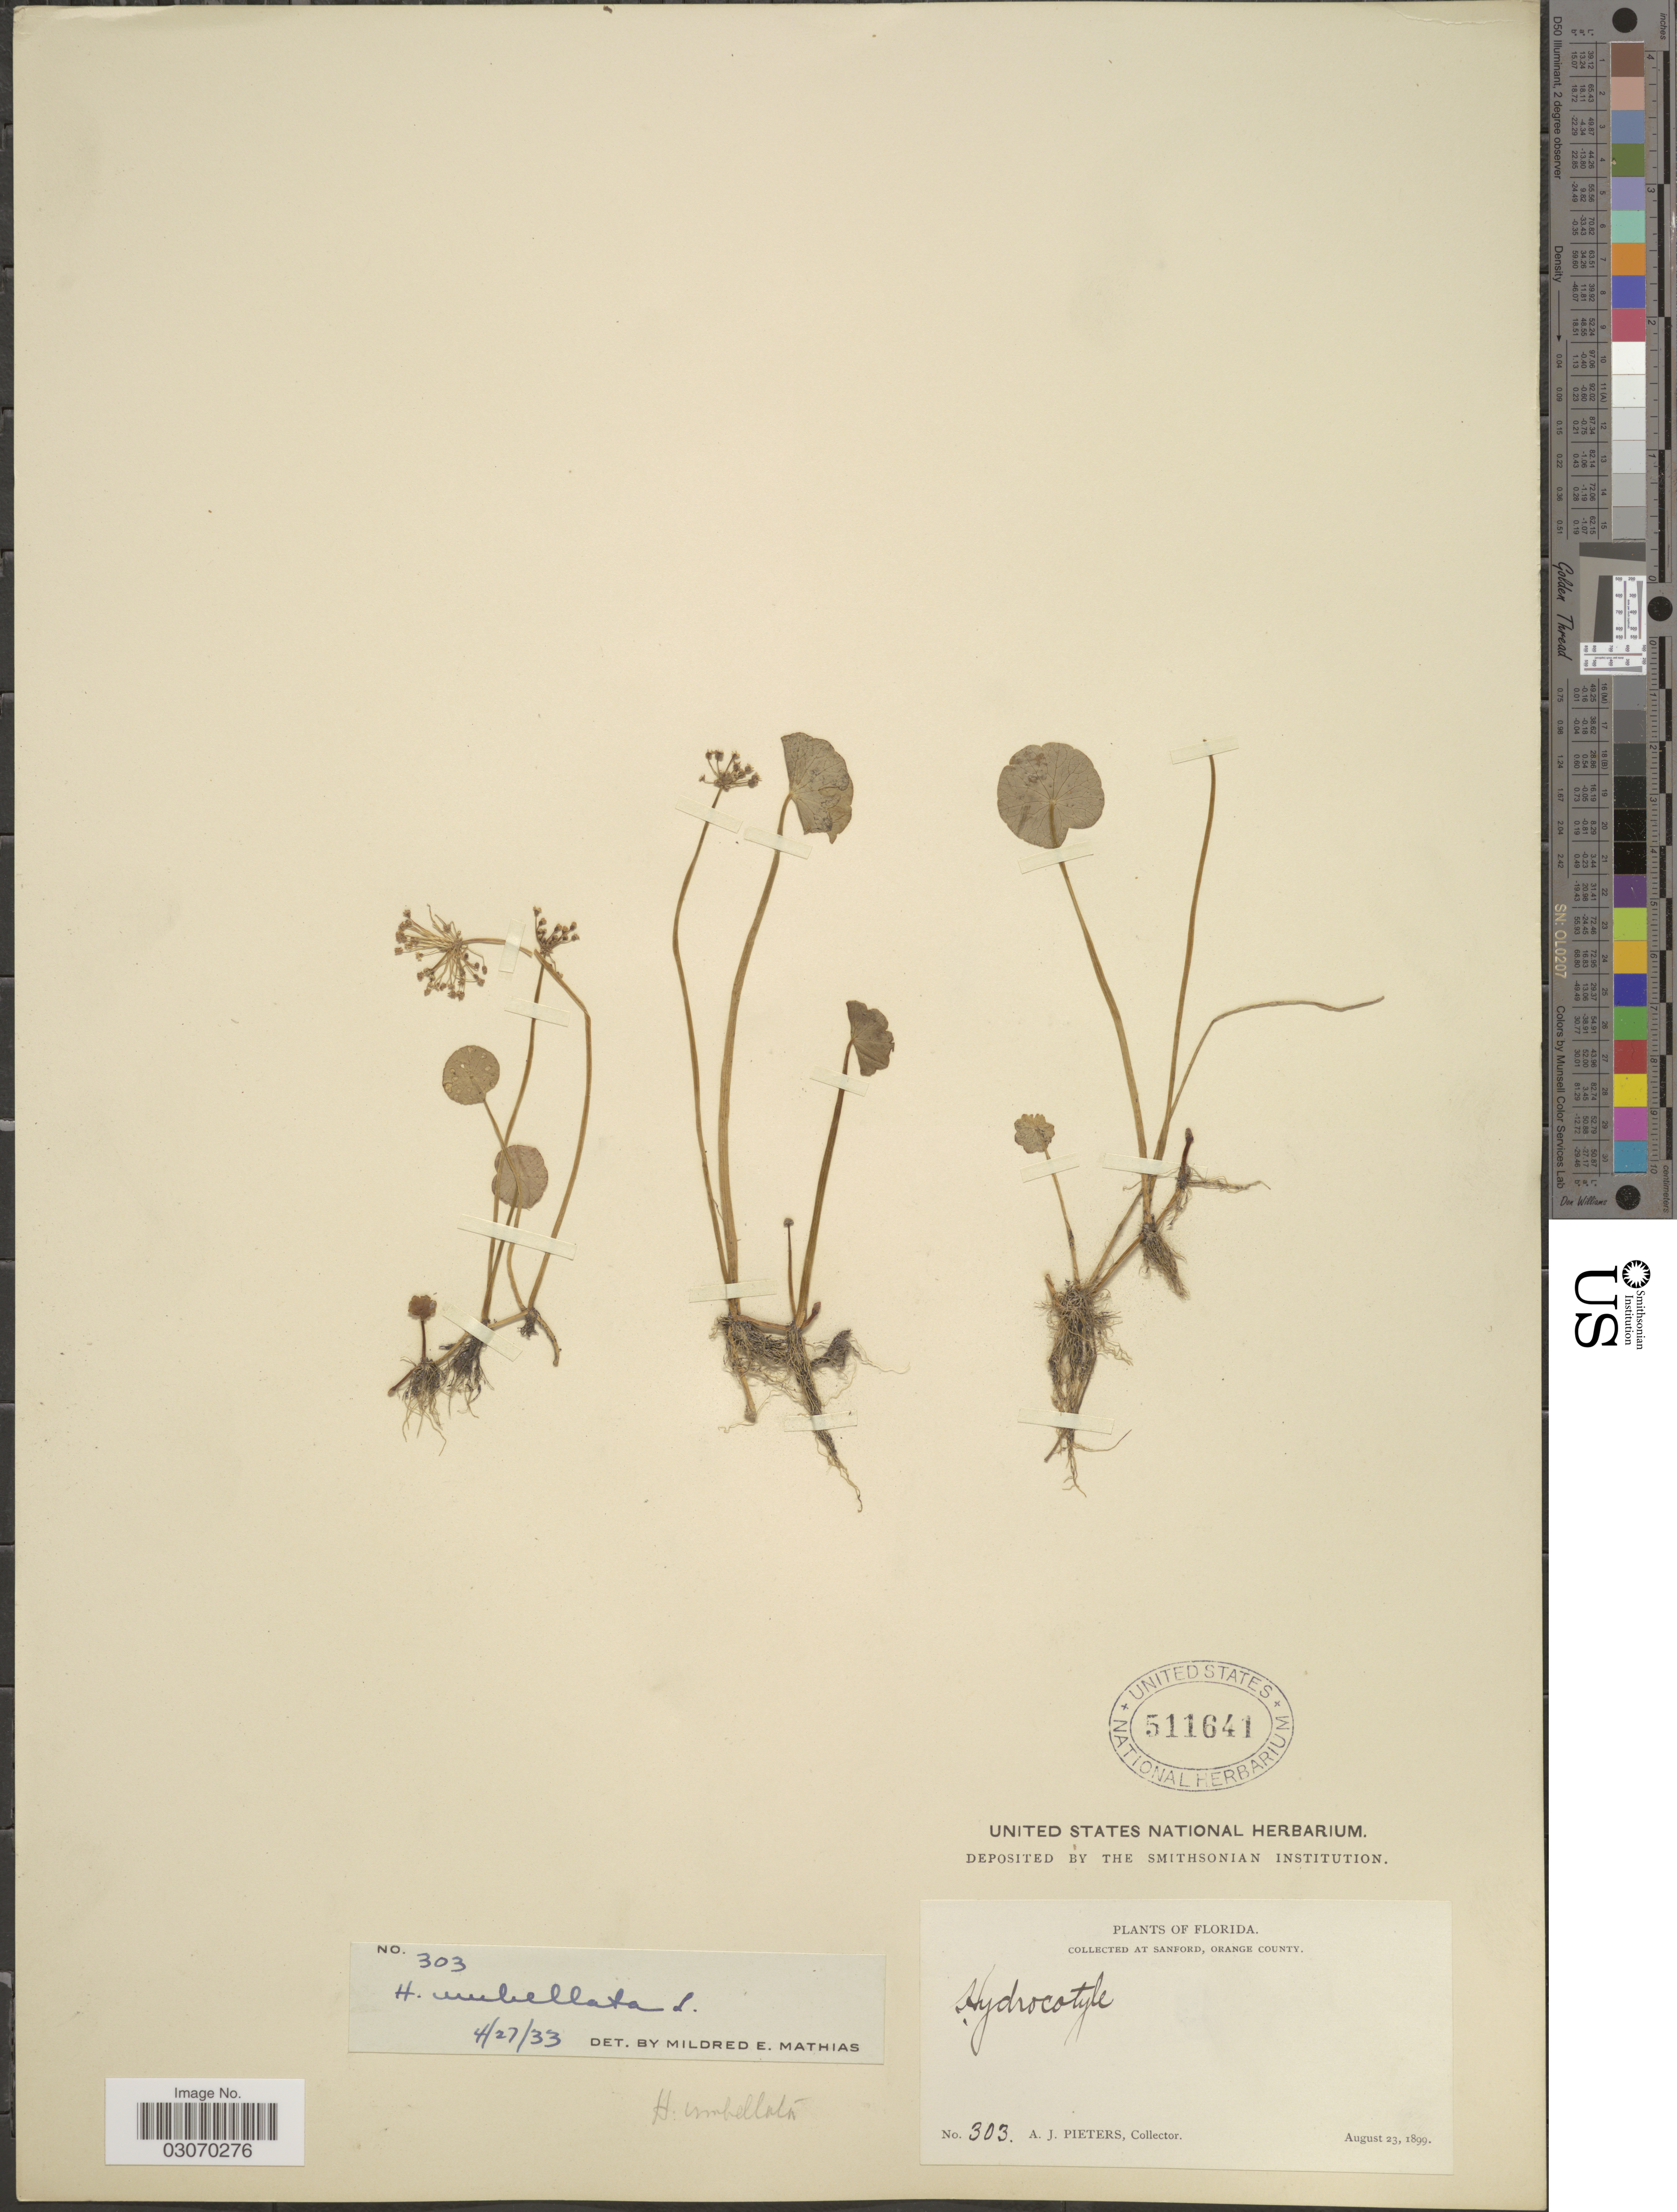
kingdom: Plantae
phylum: Tracheophyta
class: Magnoliopsida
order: Apiales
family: Araliaceae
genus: Hydrocotyle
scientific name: Hydrocotyle umbellata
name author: L.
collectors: A. Pieters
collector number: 303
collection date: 1899-08-23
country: United States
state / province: Florida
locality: At Sanford, Orange County.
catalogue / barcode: US 511641